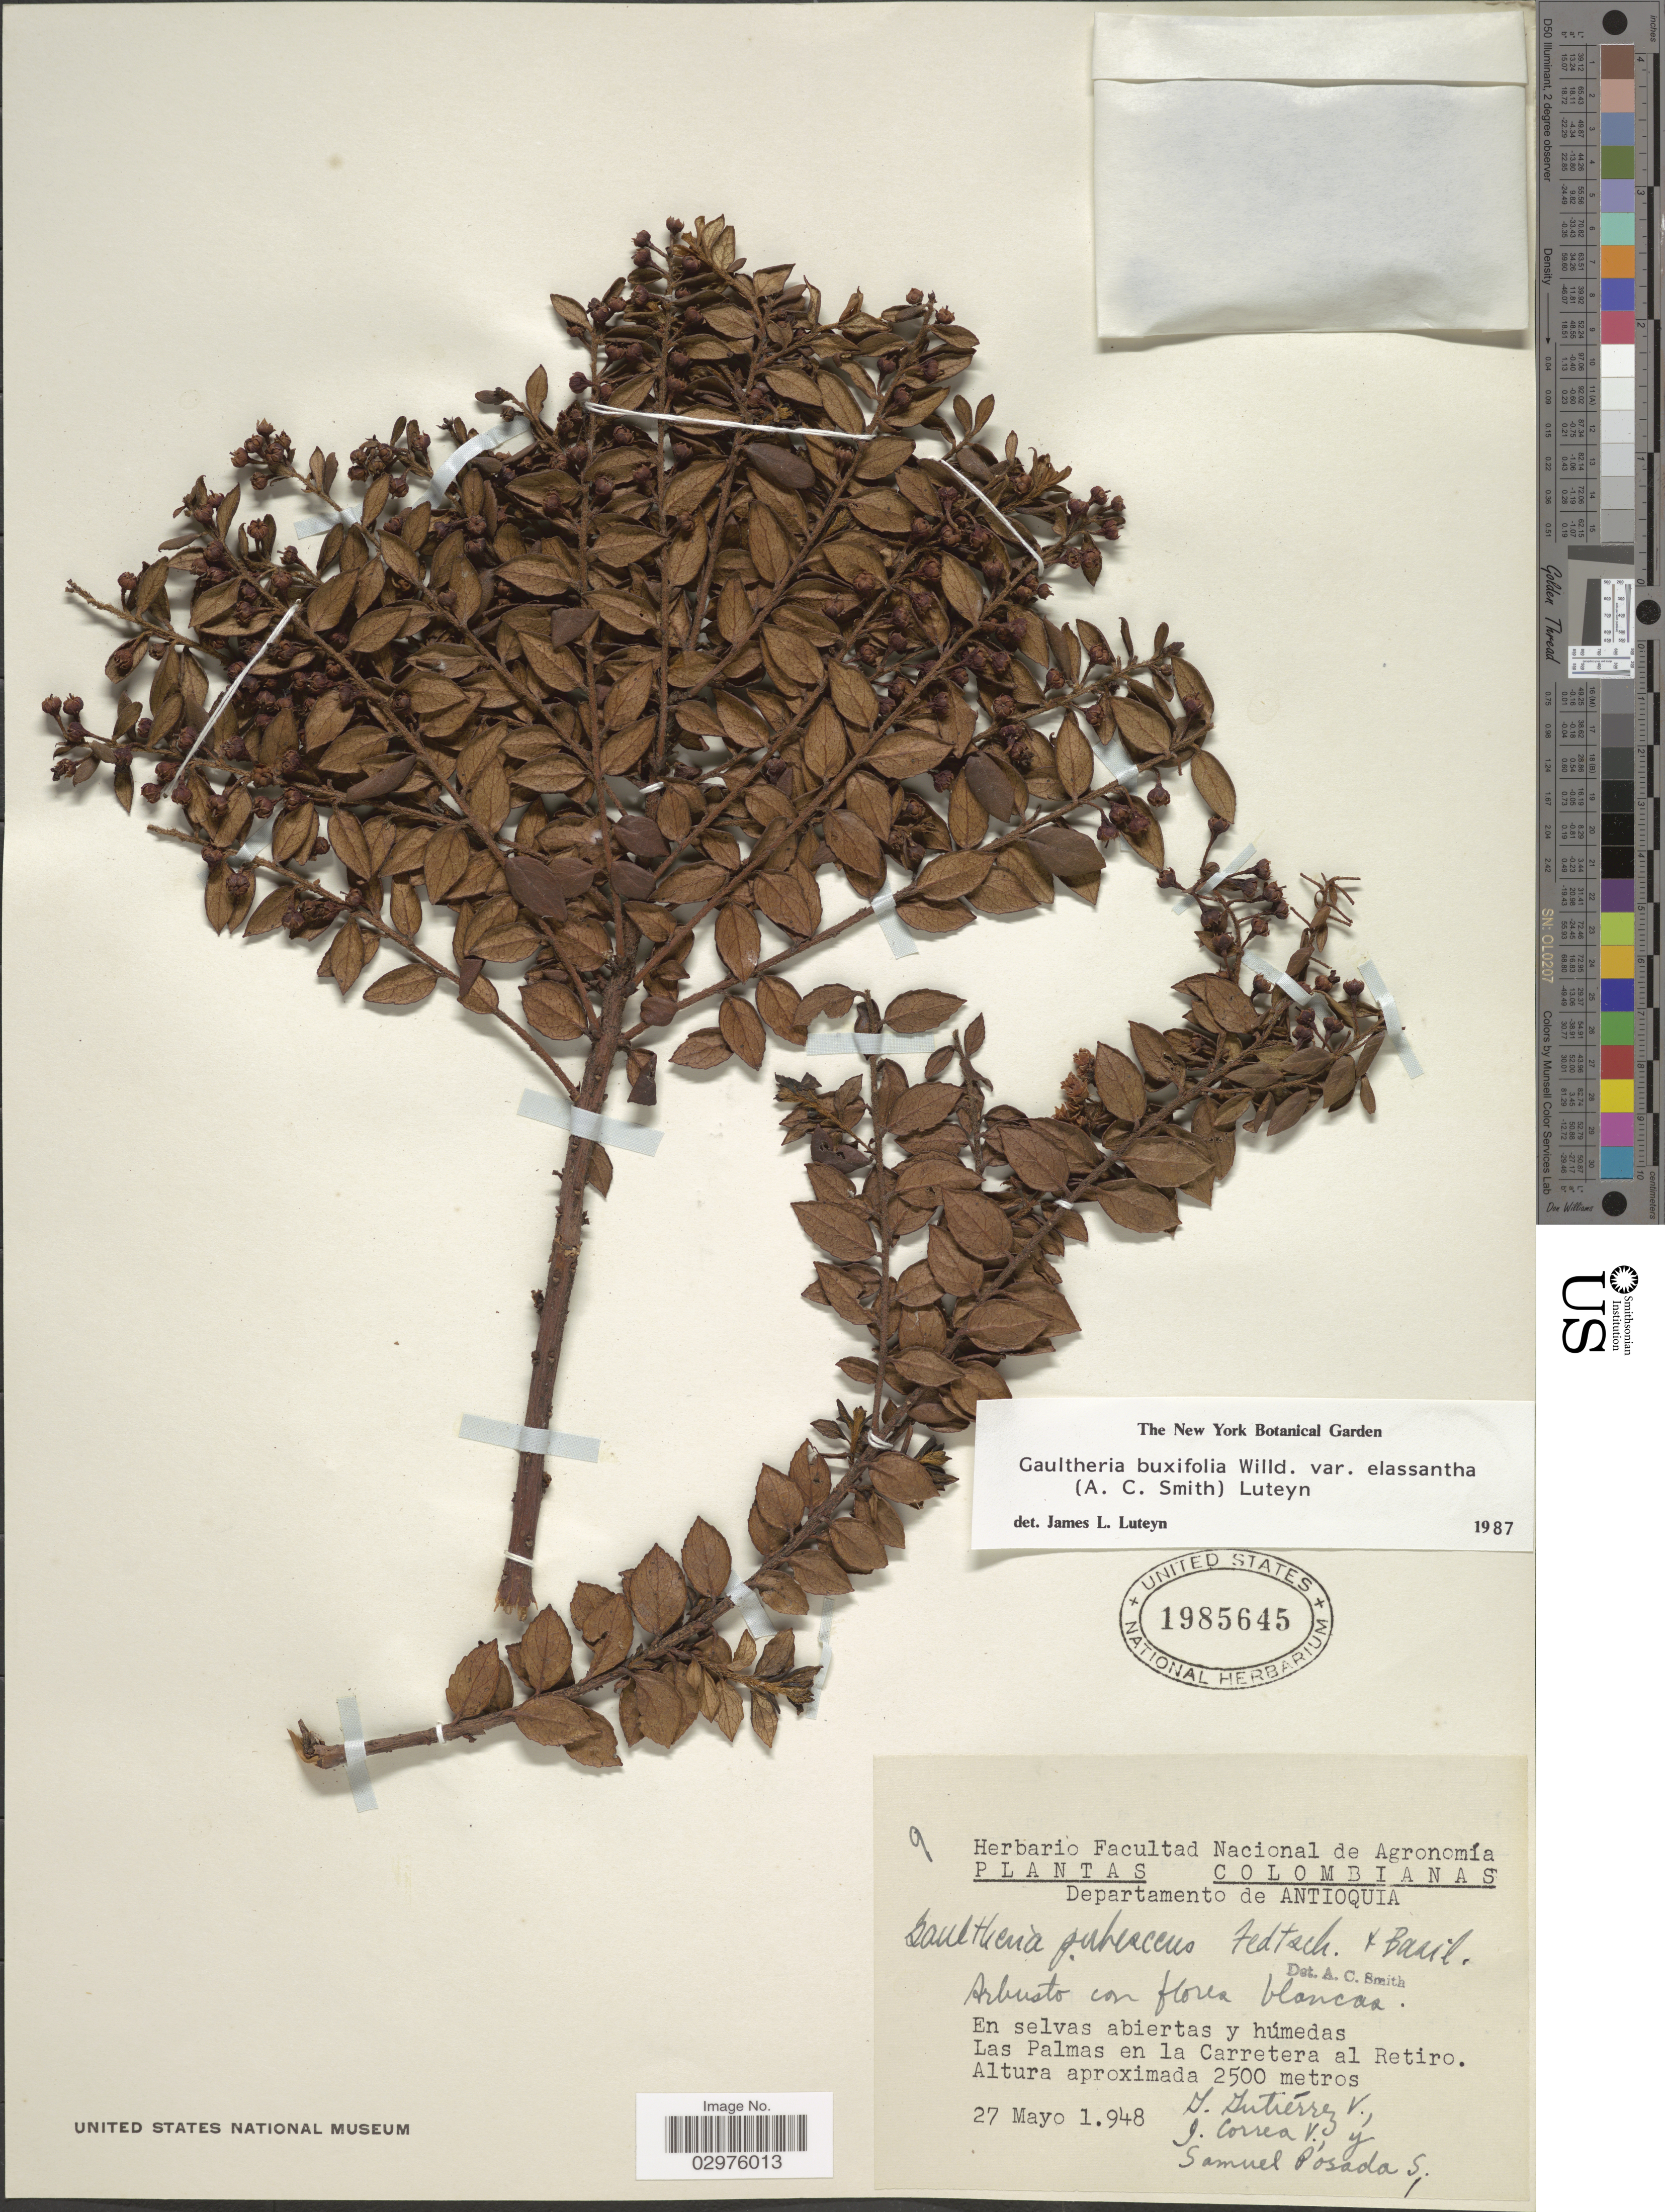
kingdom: Plantae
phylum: Tracheophyta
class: Magnoliopsida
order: Ericales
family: Ericaceae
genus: Gaultheria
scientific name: Gaultheria buxifolia var. elassantha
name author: (A.C. Sm.) Luteyn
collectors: G. Gutiérrez V., J. Correa V. & S. Posada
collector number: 9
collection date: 1948-05-27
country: Colombia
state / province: Antioquia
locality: Departamento de Antioquia. En selvas abiertas y húmedas Las Palmas en la Carretera al Retiro.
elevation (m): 2500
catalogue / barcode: US 1985645